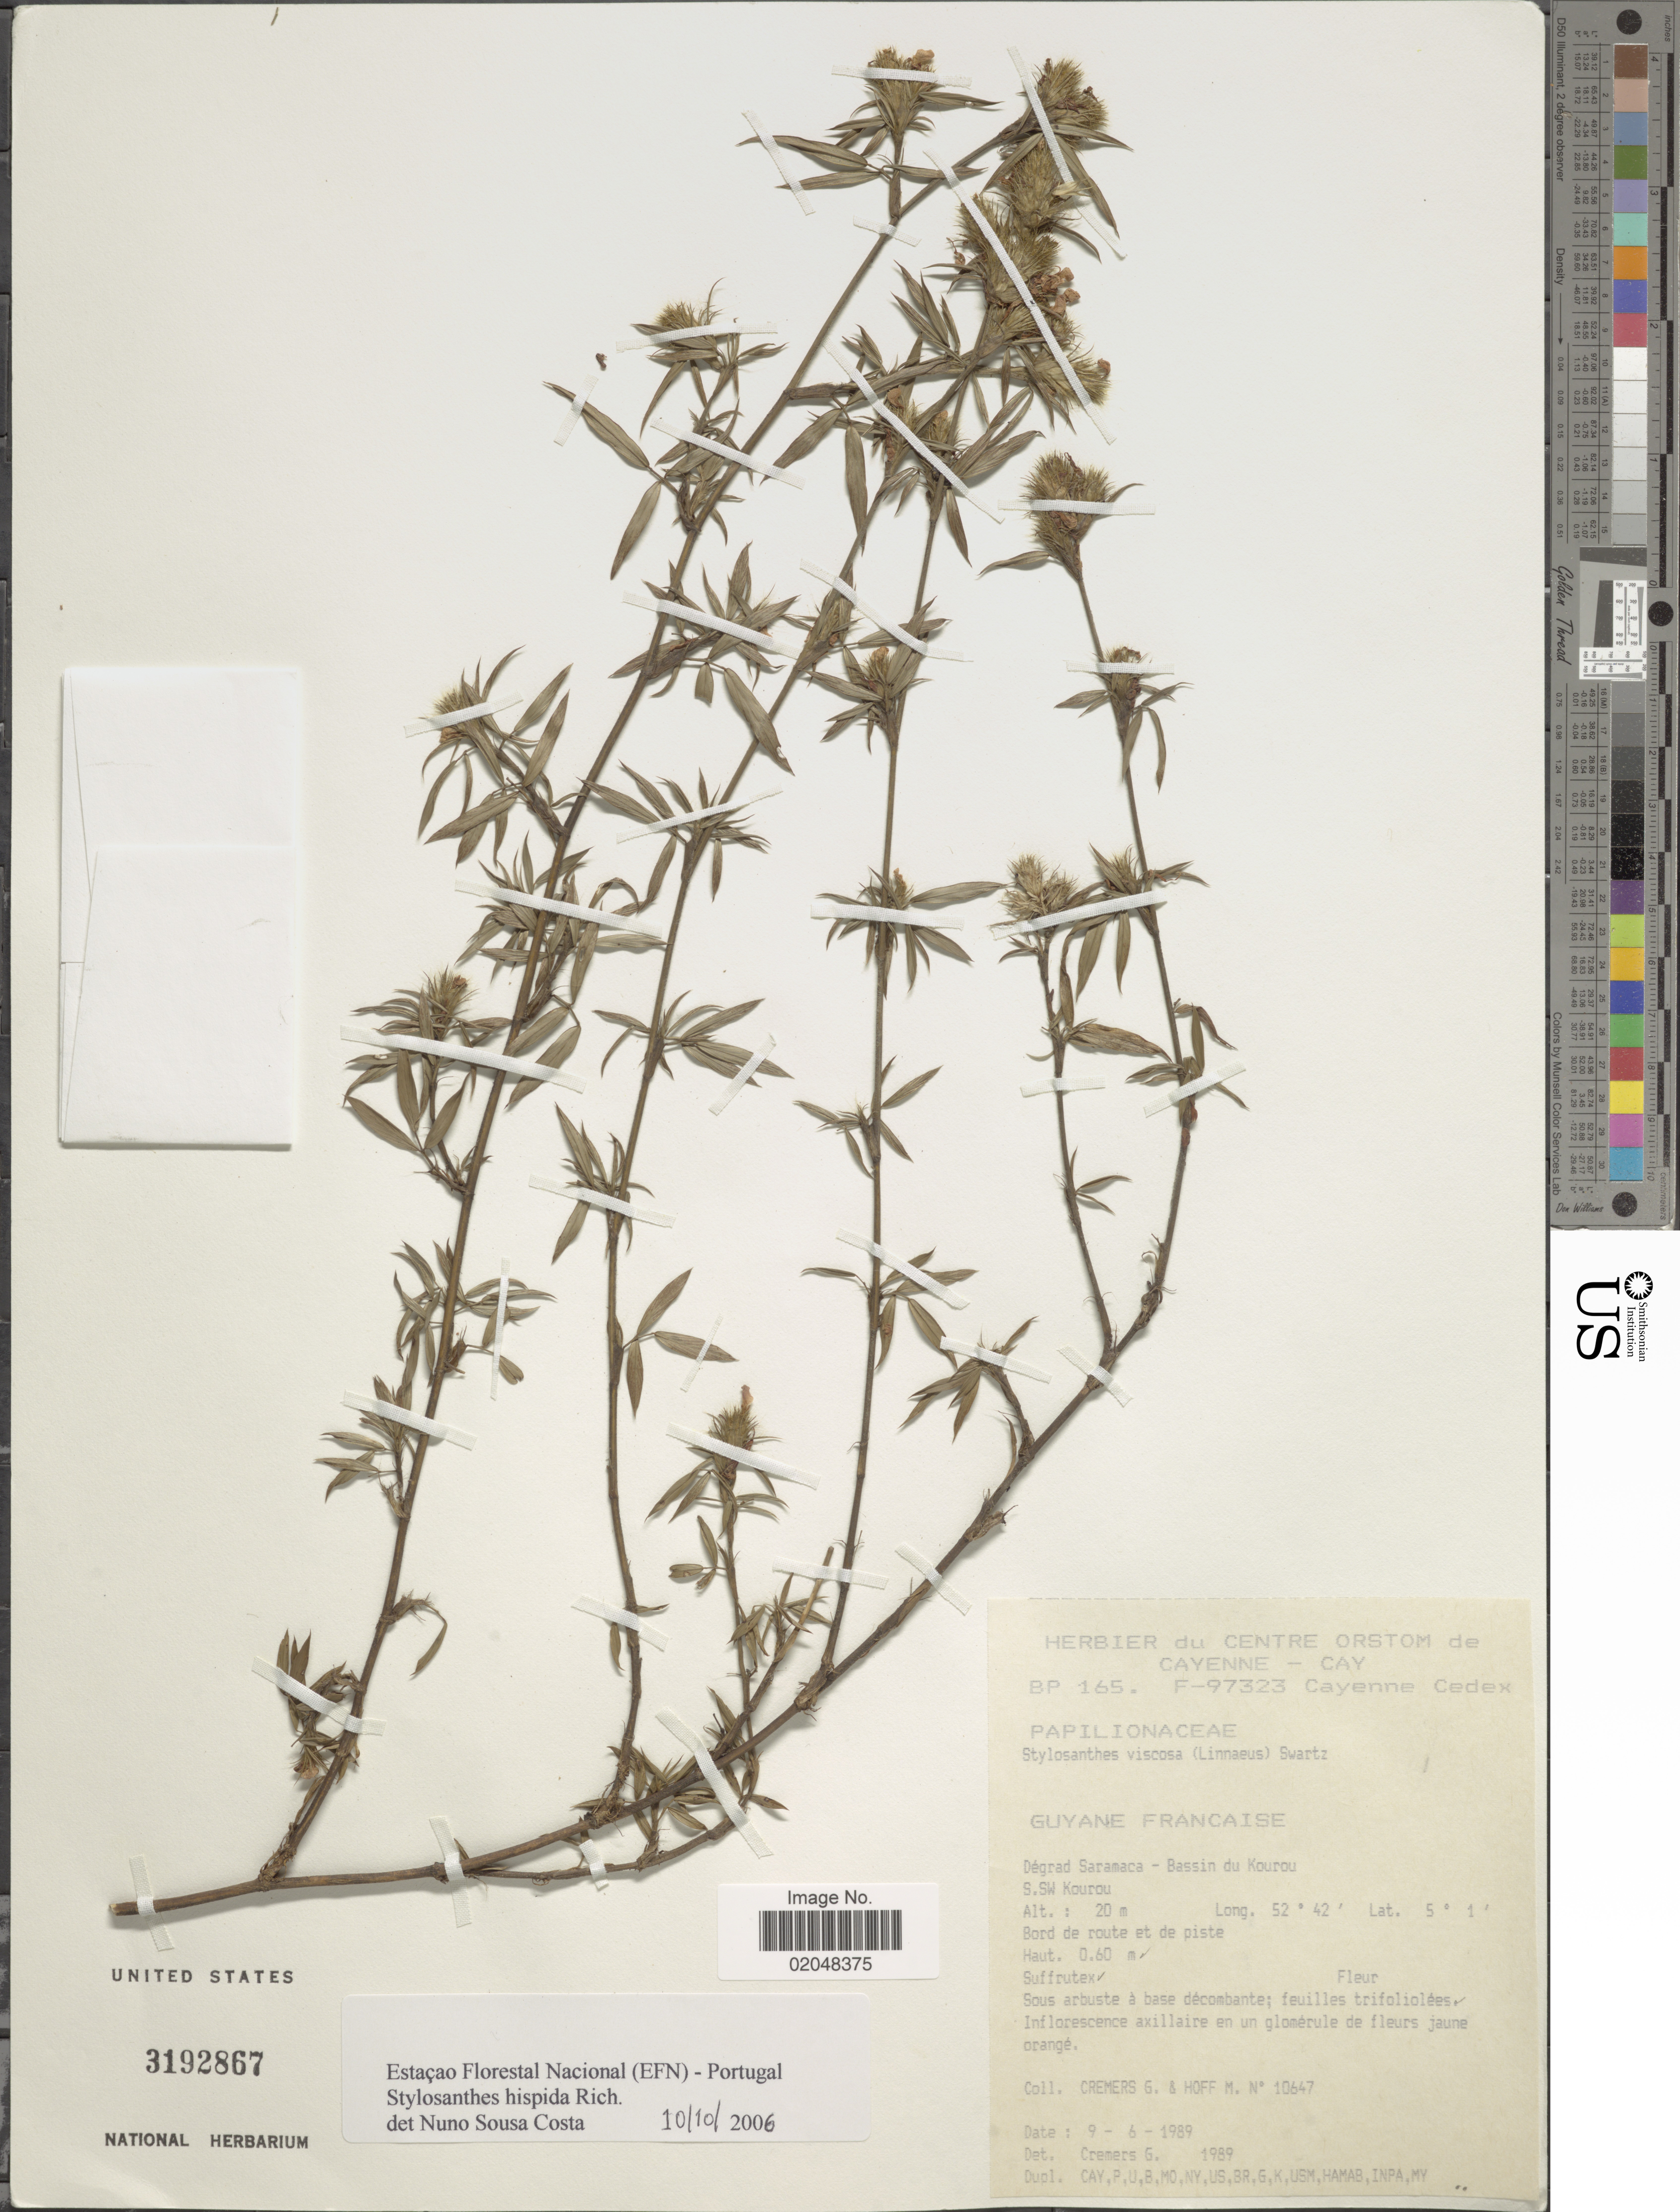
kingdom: Plantae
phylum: Tracheophyta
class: Magnoliopsida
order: Fabales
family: Fabaceae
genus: Stylosanthes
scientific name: Stylosanthes hispida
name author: Rich.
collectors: G. Cremers & M. Hoff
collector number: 10647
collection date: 1989-06-09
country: French Guiana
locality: Degrad Saramaca- Bassin du Kourou, S.SW Kourou, Bord de route et de piste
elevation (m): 20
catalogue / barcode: US 31982867